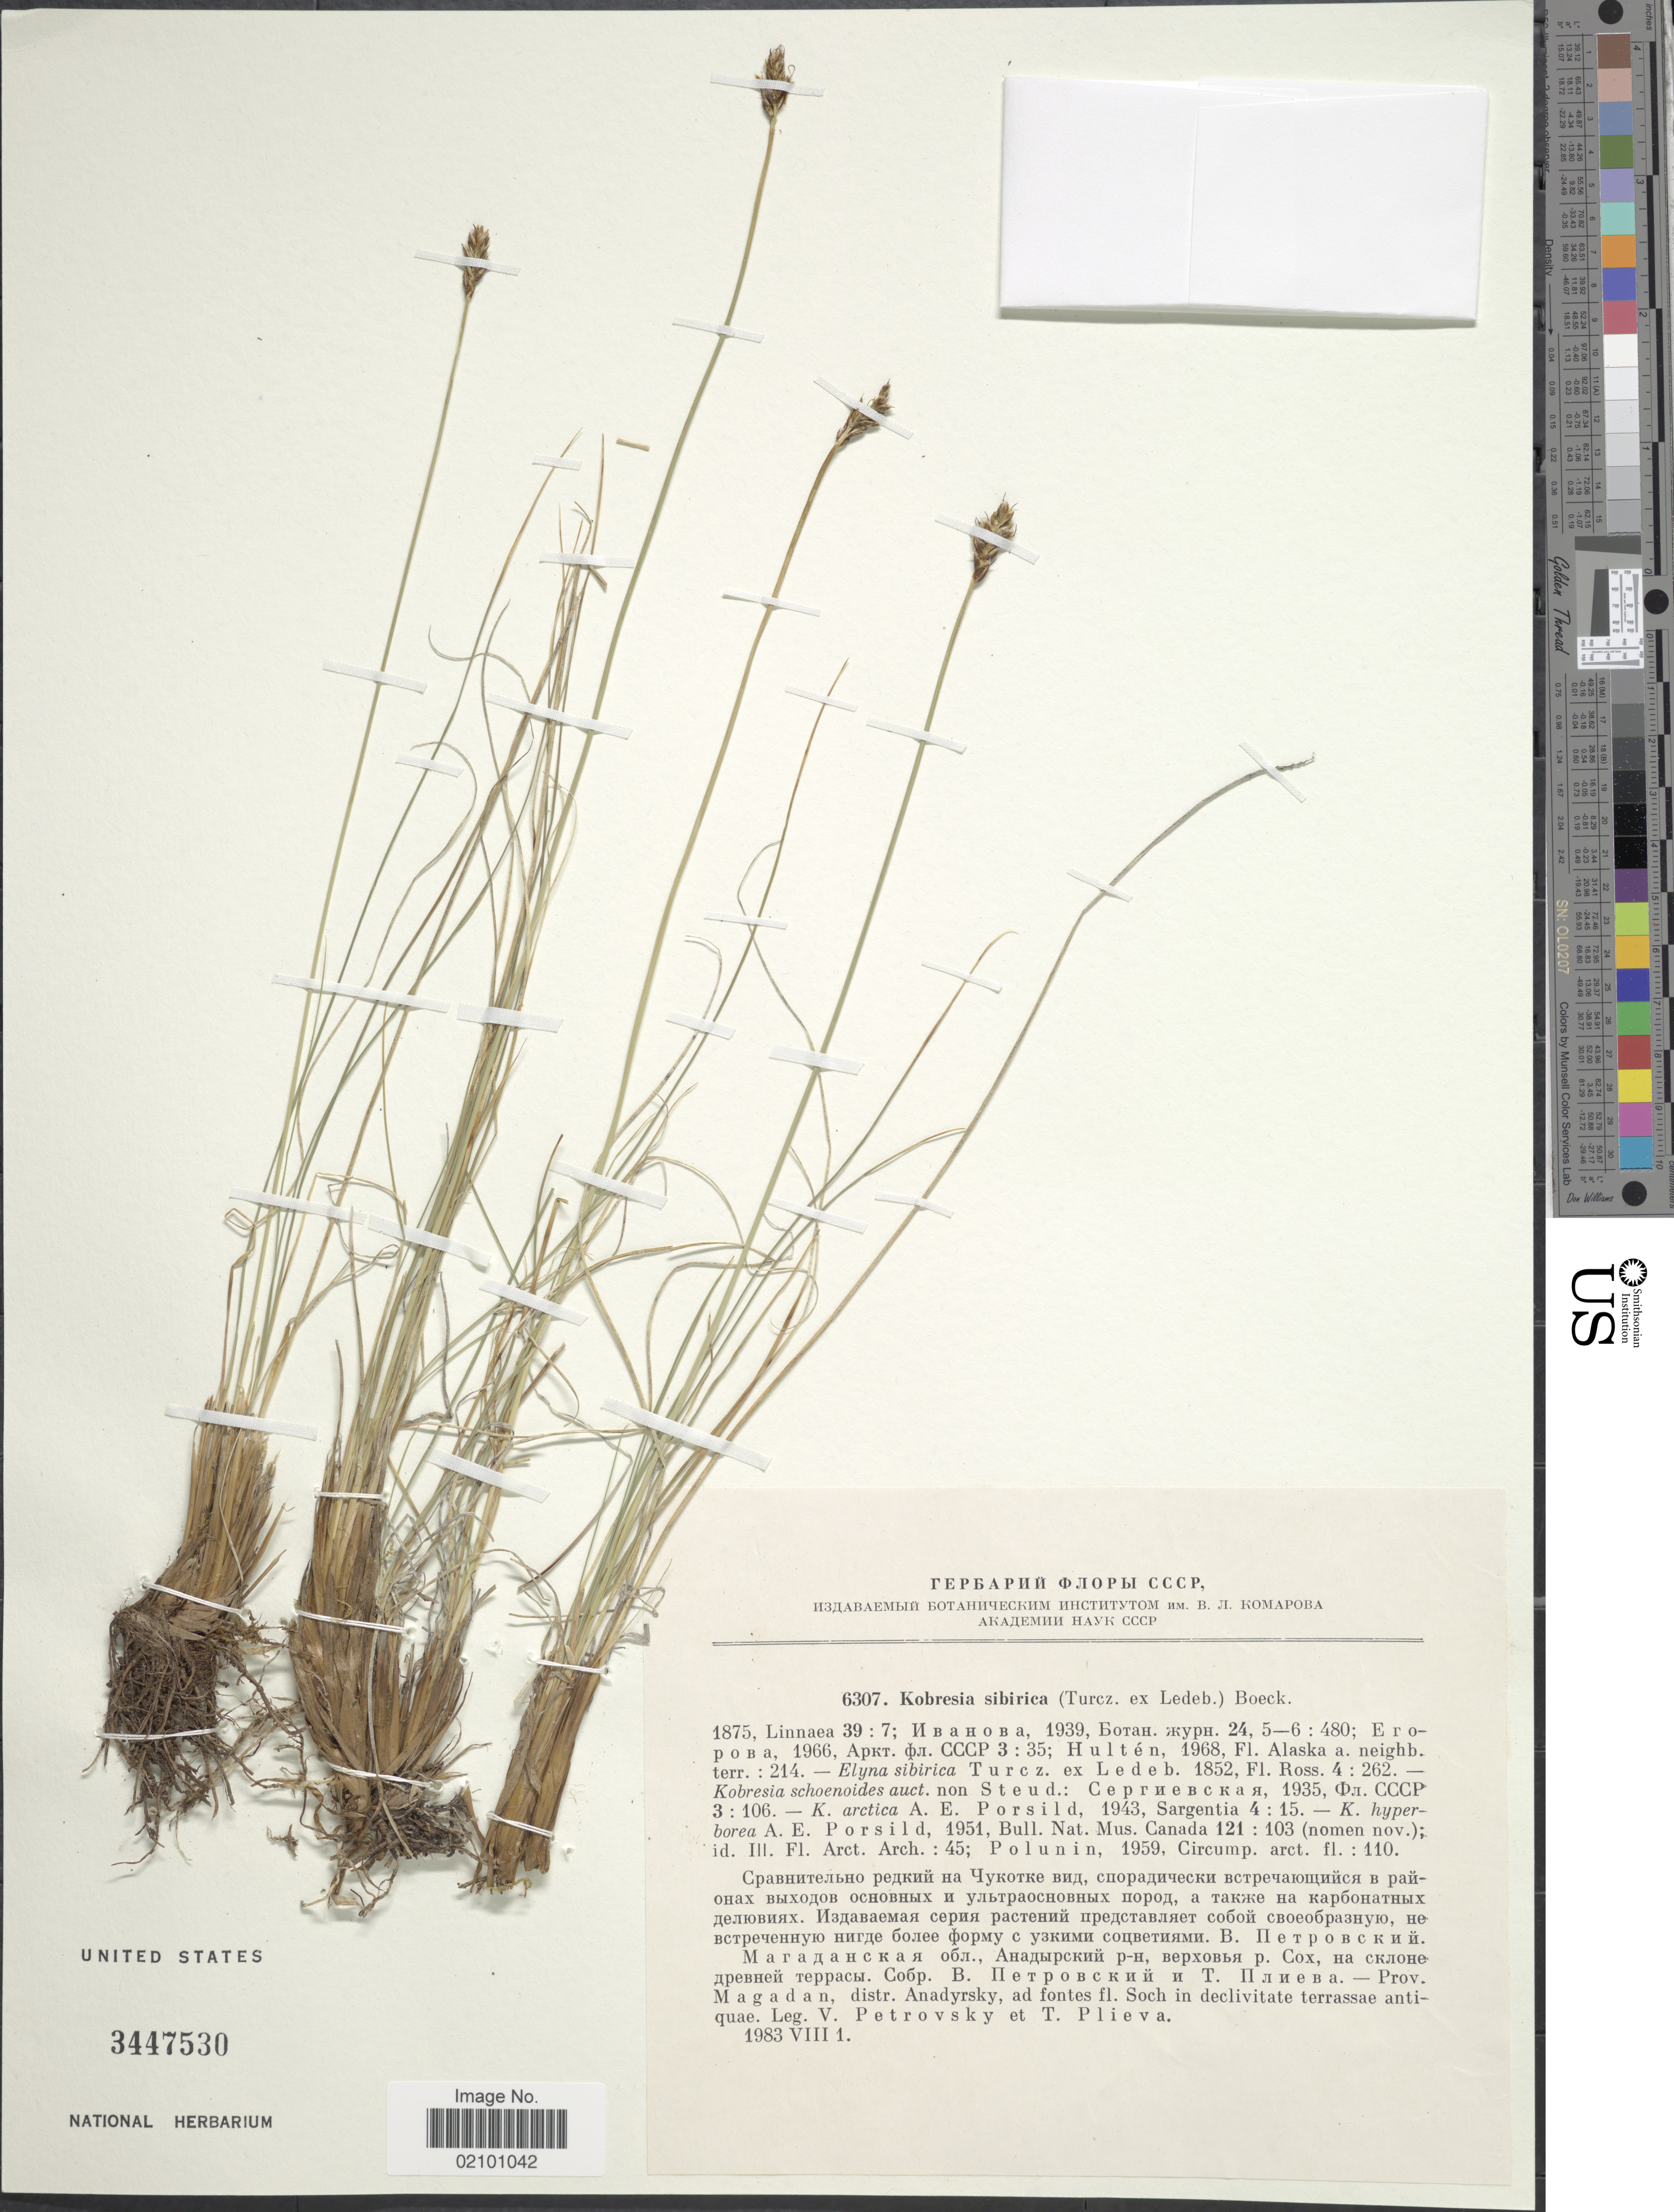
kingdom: Plantae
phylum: Tracheophyta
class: Liliopsida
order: Poales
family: Cyperaceae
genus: Carex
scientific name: Carex borealipolaris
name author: S.R. Zhang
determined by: Strong, M. T., (US), Smithsonian Institution - National Museum of Natural History (UNITED STATES)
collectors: V. Petrovsky & T. Plieva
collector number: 6307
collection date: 1983-08-01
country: Russian Federation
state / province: Magadan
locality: Distr. Anadyrsky, fl. Soch in declivitate terrassae antiquae.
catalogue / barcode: US 3447530